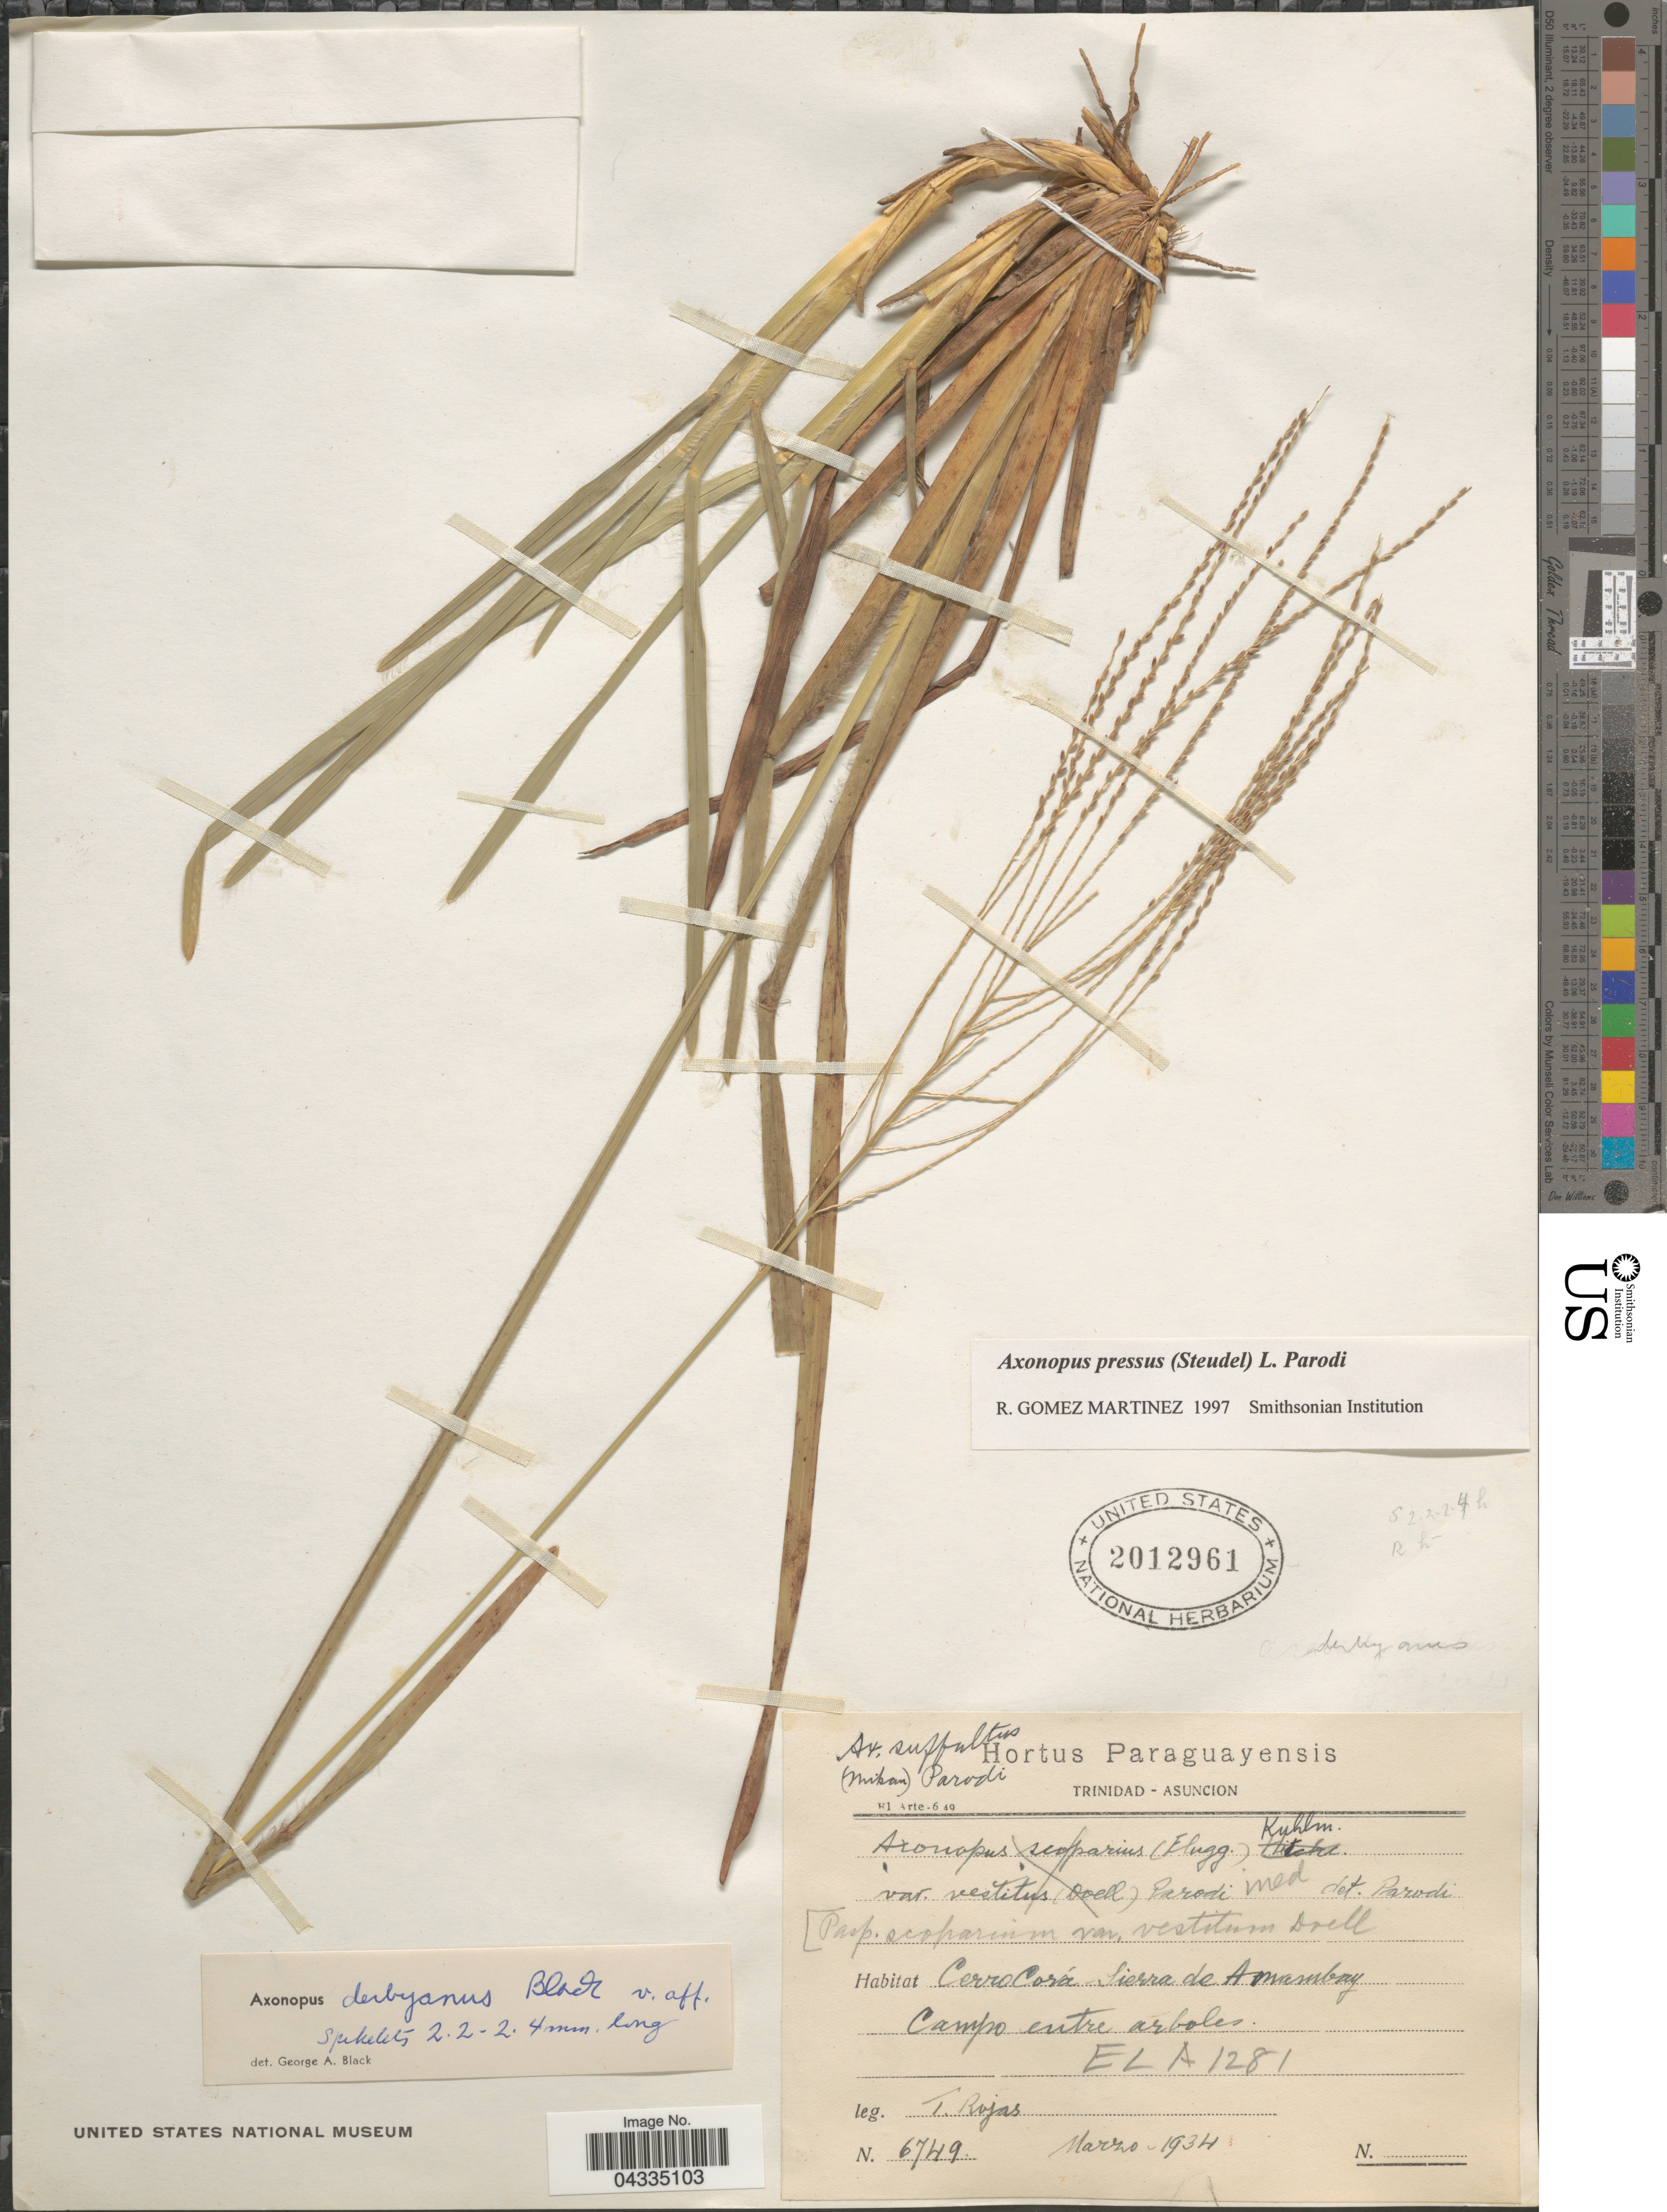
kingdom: Plantae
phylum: Tracheophyta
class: Liliopsida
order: Poales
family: Poaceae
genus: Axonopus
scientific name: Axonopus pressus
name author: (Nees) Parodi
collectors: T. Rojas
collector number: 6749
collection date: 1934-03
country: Paraguay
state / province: Amambay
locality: Cerro Corá - Sierra de Amambay. Campo entre arboles.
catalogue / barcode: US 2012961